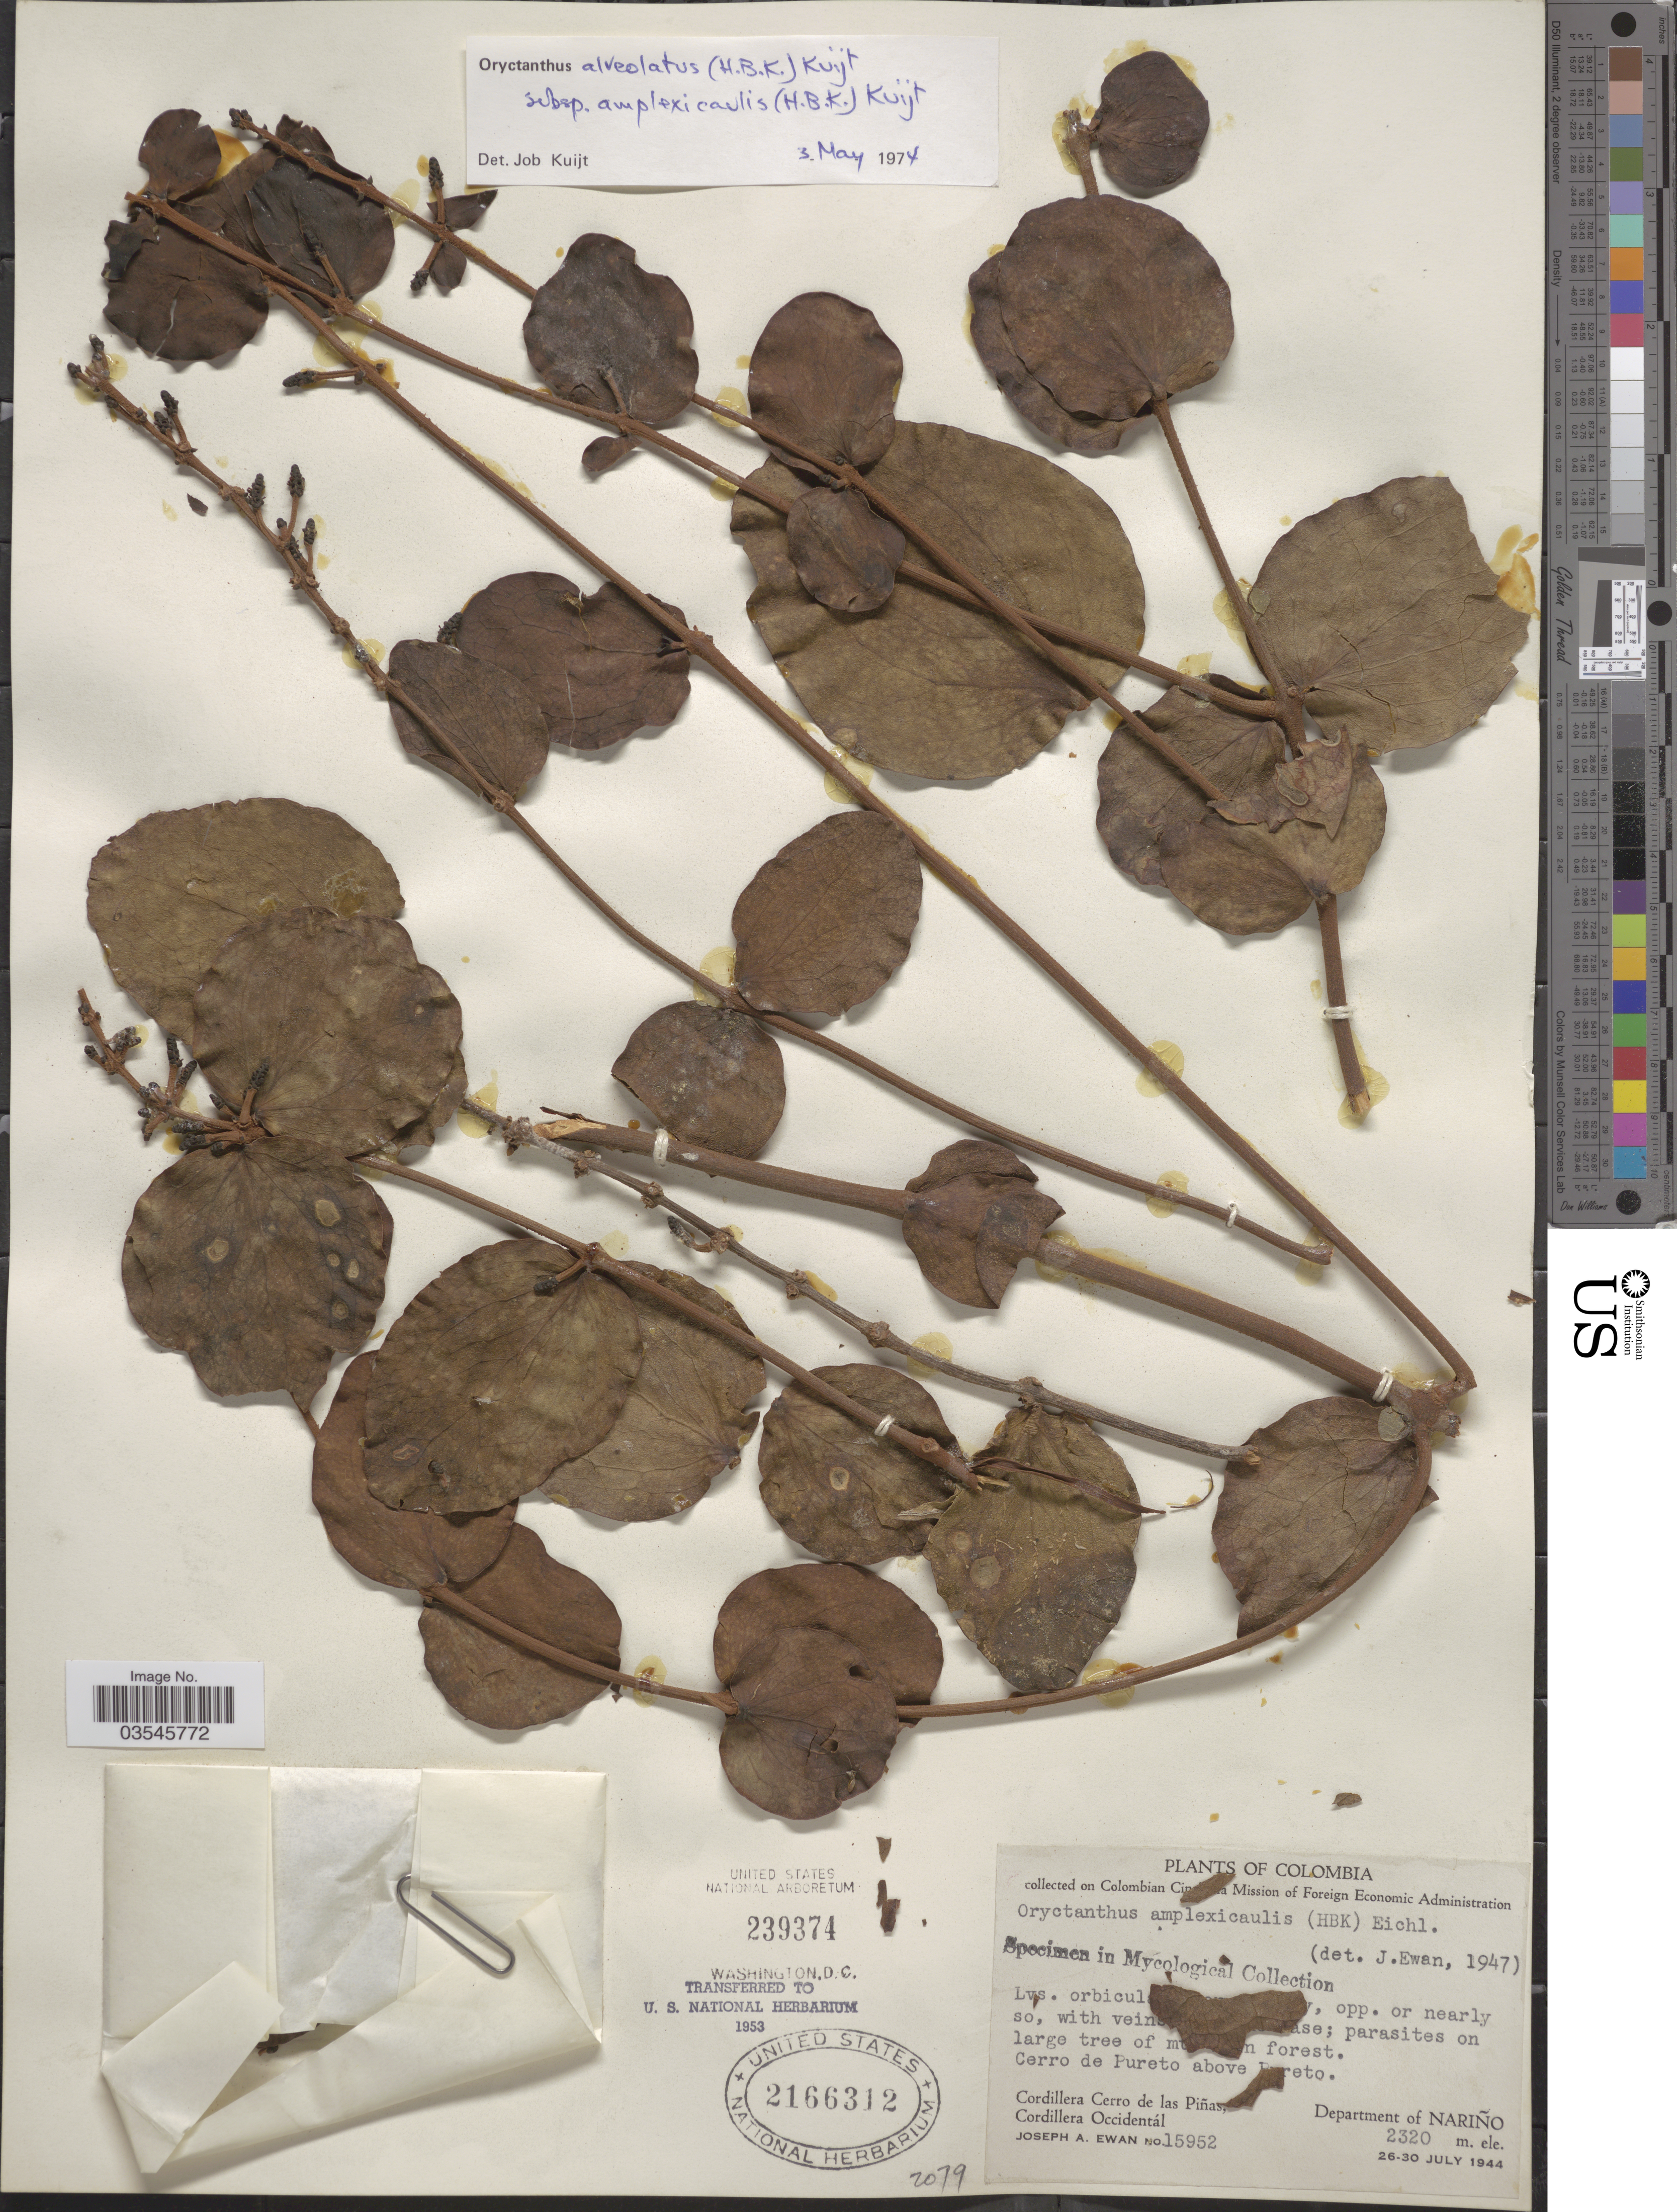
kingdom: Plantae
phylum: Tracheophyta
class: Magnoliopsida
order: Santalales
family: Loranthaceae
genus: Oryctanthus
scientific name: Oryctanthus alveolatus subsp. amplexicaulis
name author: (Kunth) Kuijt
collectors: J. A. Ewan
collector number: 15952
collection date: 1944-07-26/1944-07-30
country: Colombia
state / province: Nariño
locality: Cerro de Pureto above Pureto. Cordillera Cerro de las Piñas. Cordillera Occidentál. Department of Nariño.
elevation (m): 2320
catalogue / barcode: US 2166312